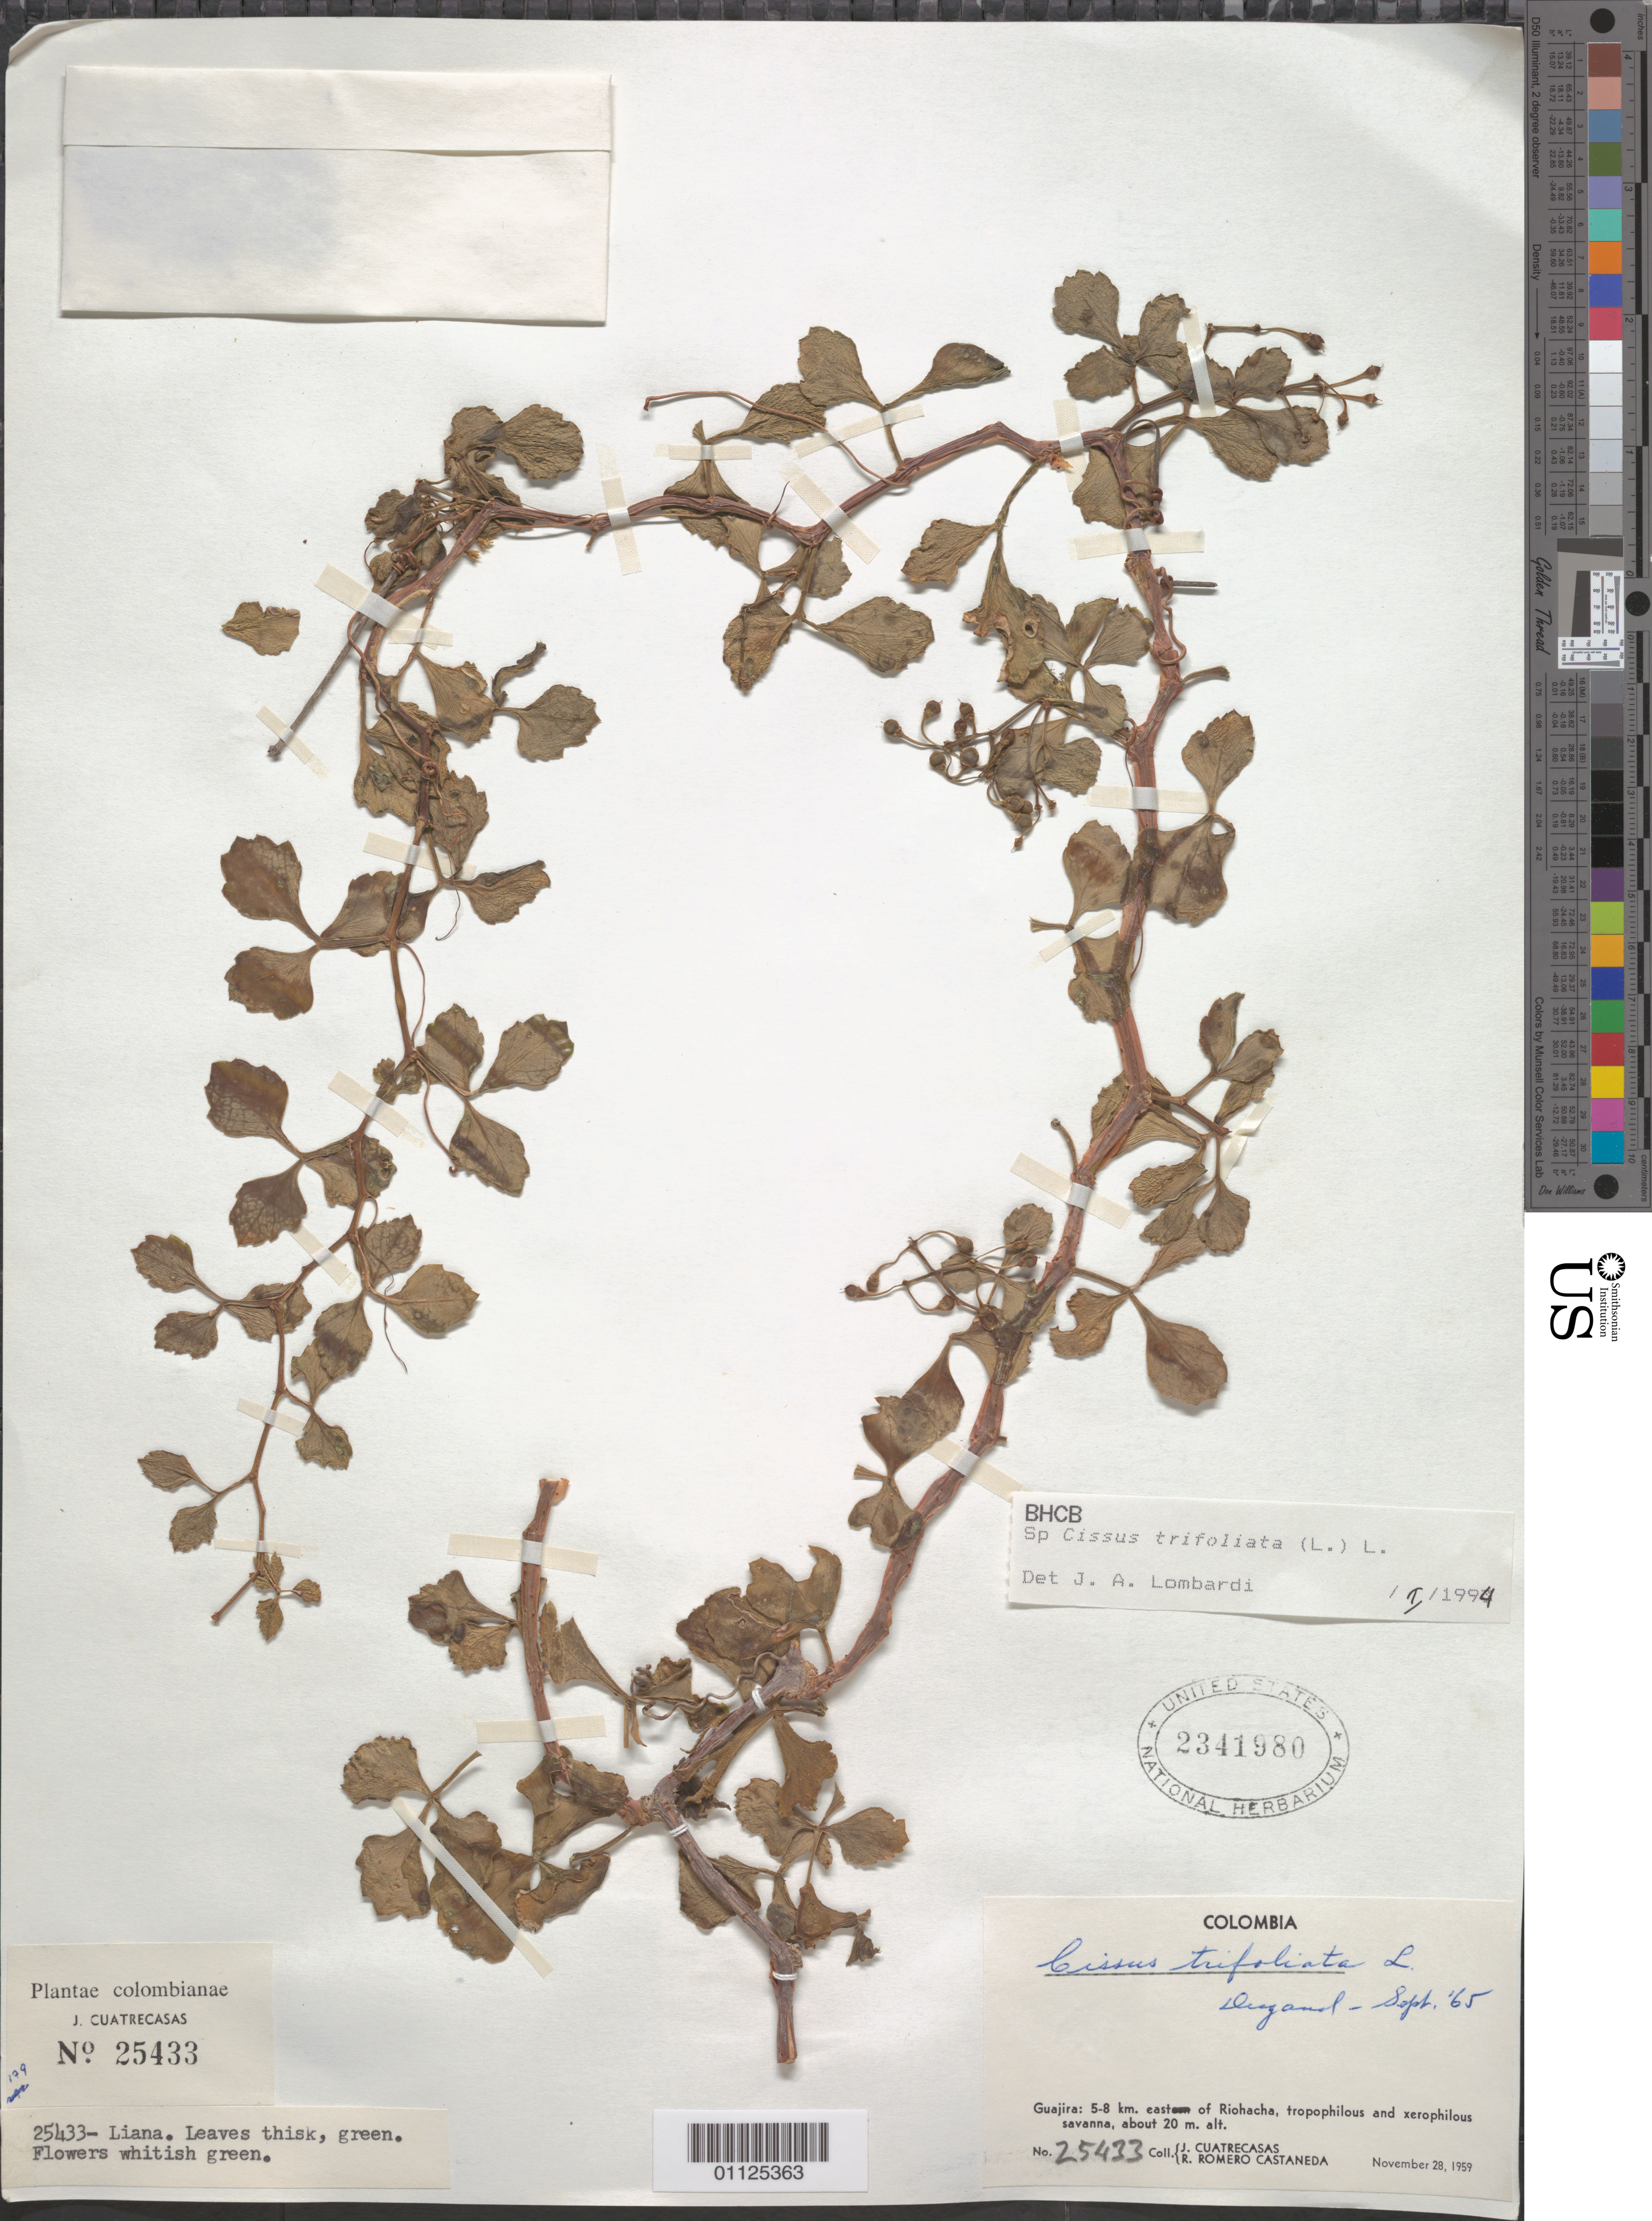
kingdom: Plantae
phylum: Tracheophyta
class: Magnoliopsida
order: Vitales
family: Vitaceae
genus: Cissus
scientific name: Cissus trifoliata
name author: (L.) L.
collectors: J. Cuatrecasas & R. Romero Castañeda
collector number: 25433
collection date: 1959-11-28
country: Colombia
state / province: La Guajira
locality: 5 - 8 km E of Riohacha.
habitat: Tropophilous and xerophilous savanna.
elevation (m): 20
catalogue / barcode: US 2341980